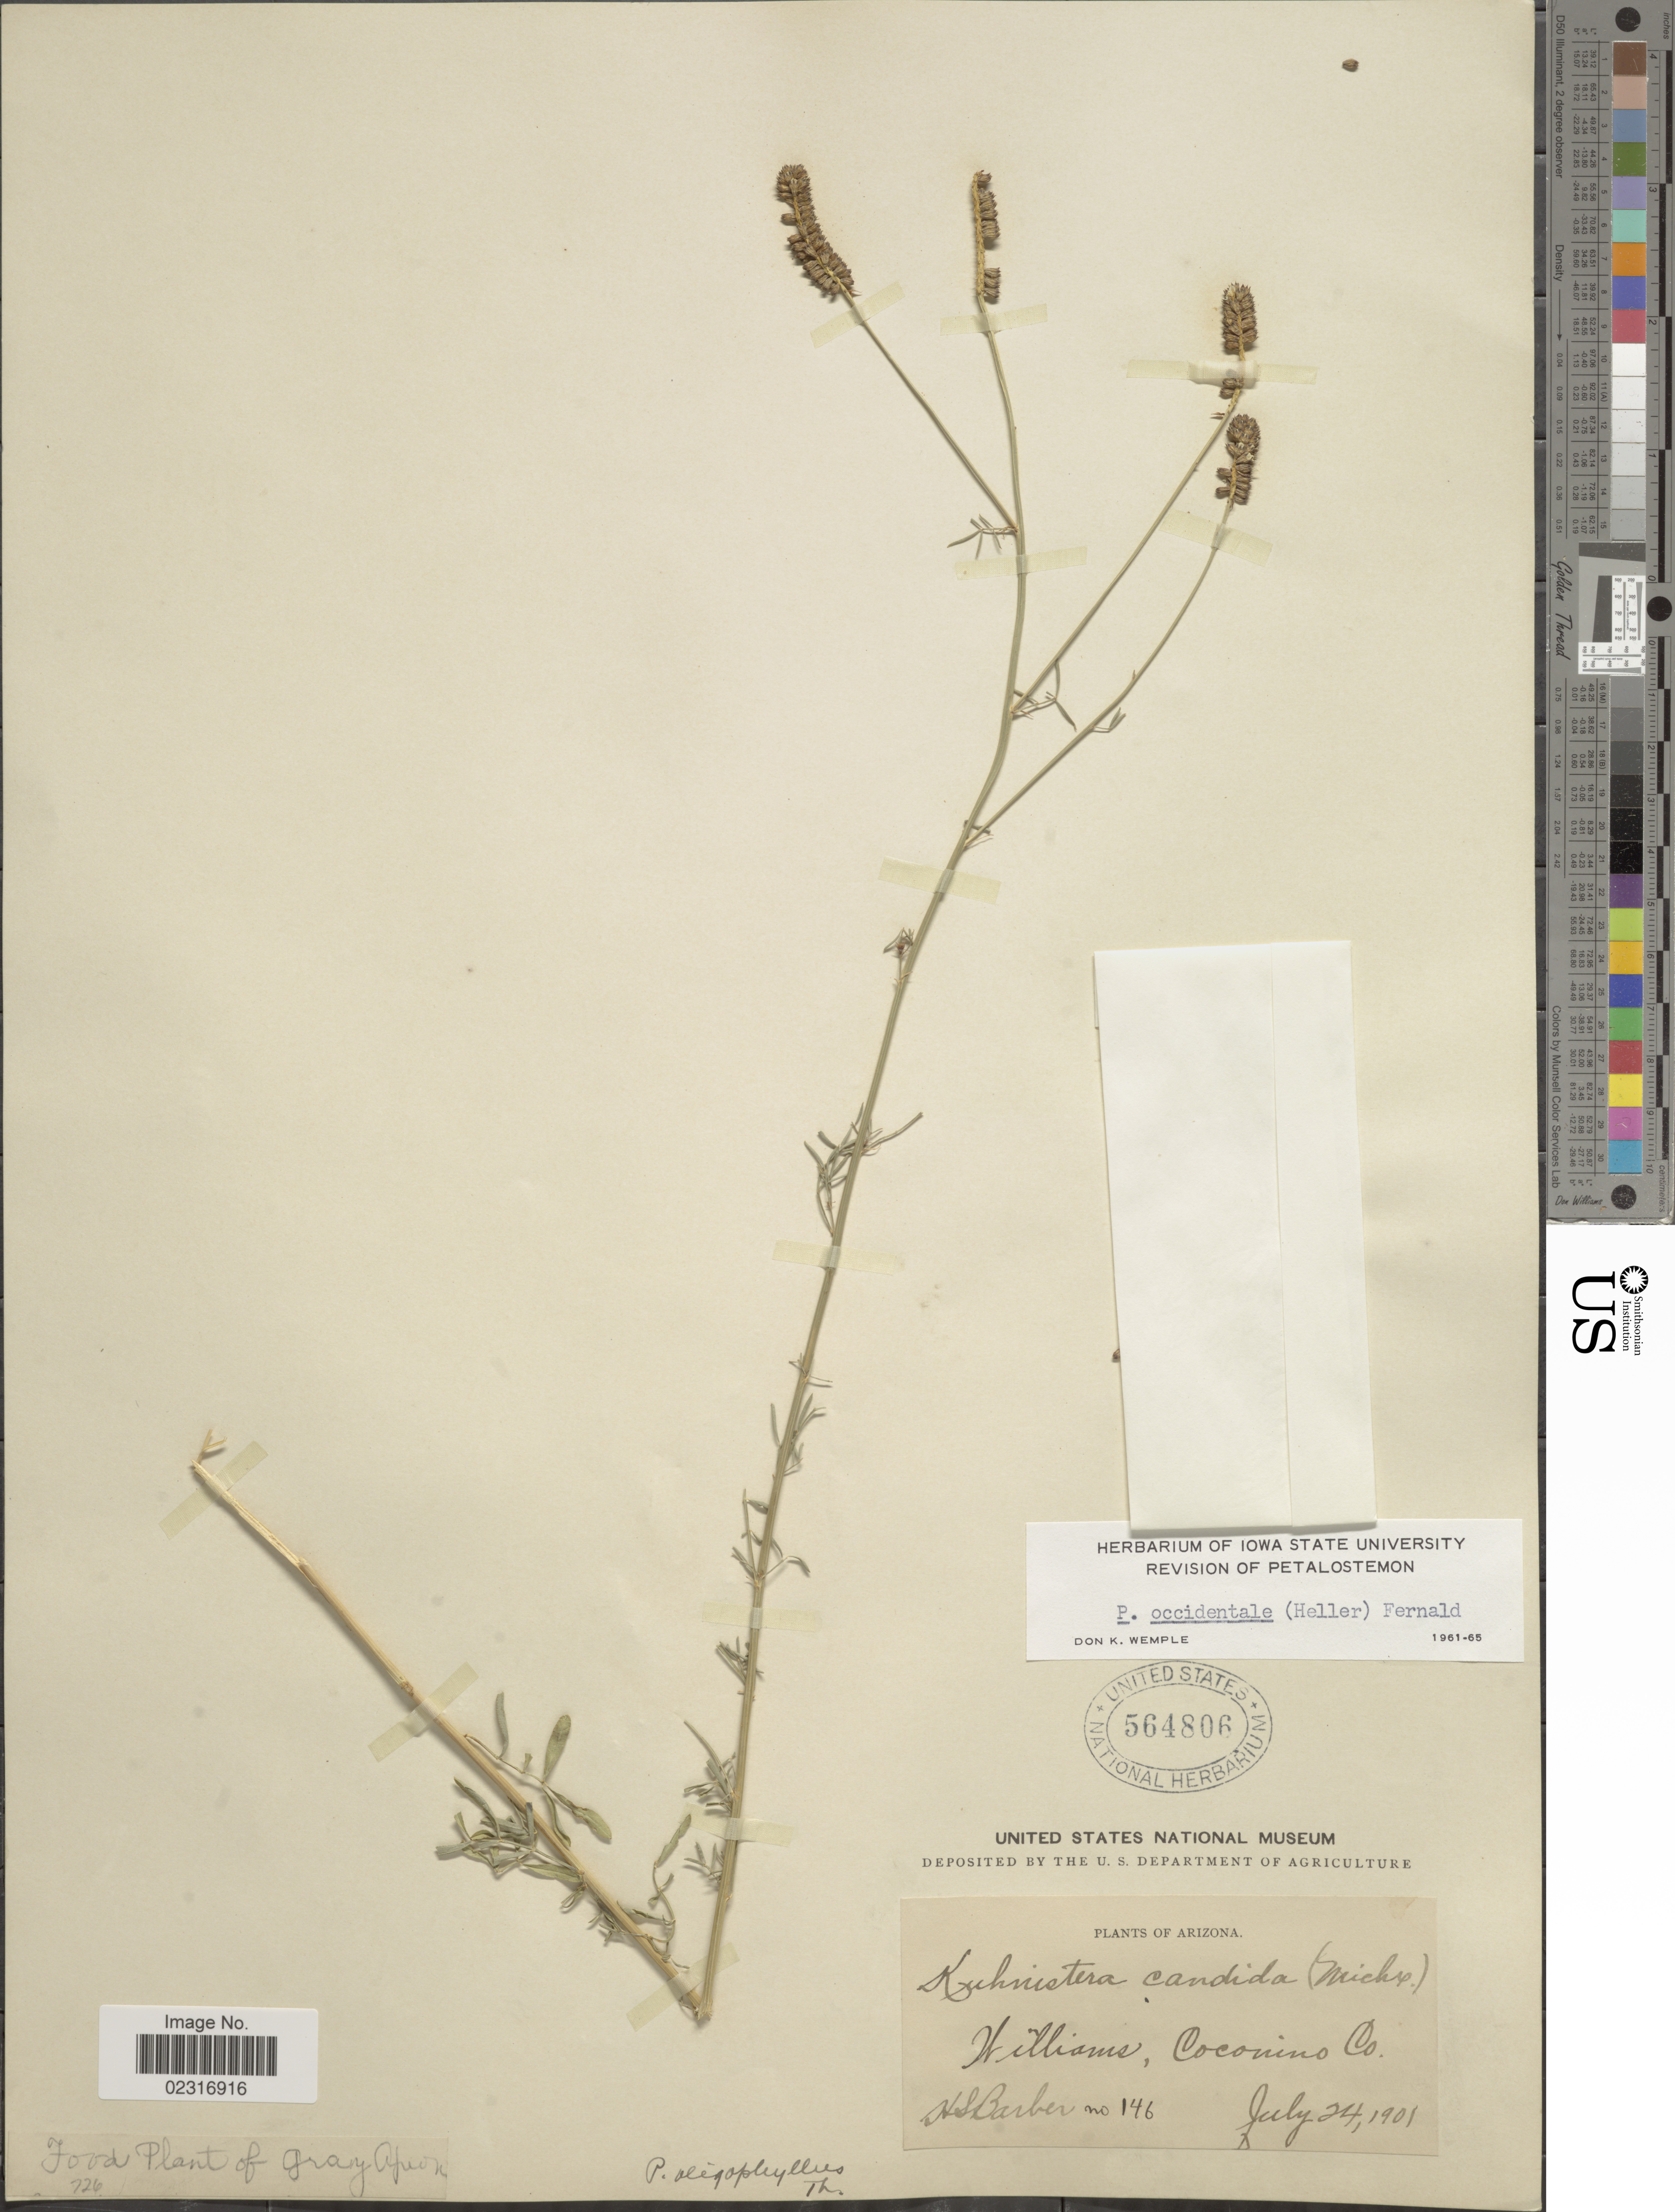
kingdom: Plantae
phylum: Tracheophyta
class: Magnoliopsida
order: Fabales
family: Fabaceae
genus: Dalea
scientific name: Dalea candida var. oligophylla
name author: (Torr) Shinners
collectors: H. Barber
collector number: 146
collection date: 1901-07-24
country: United States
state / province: Arizona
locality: Williams, Cococino Co.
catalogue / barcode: US 564806